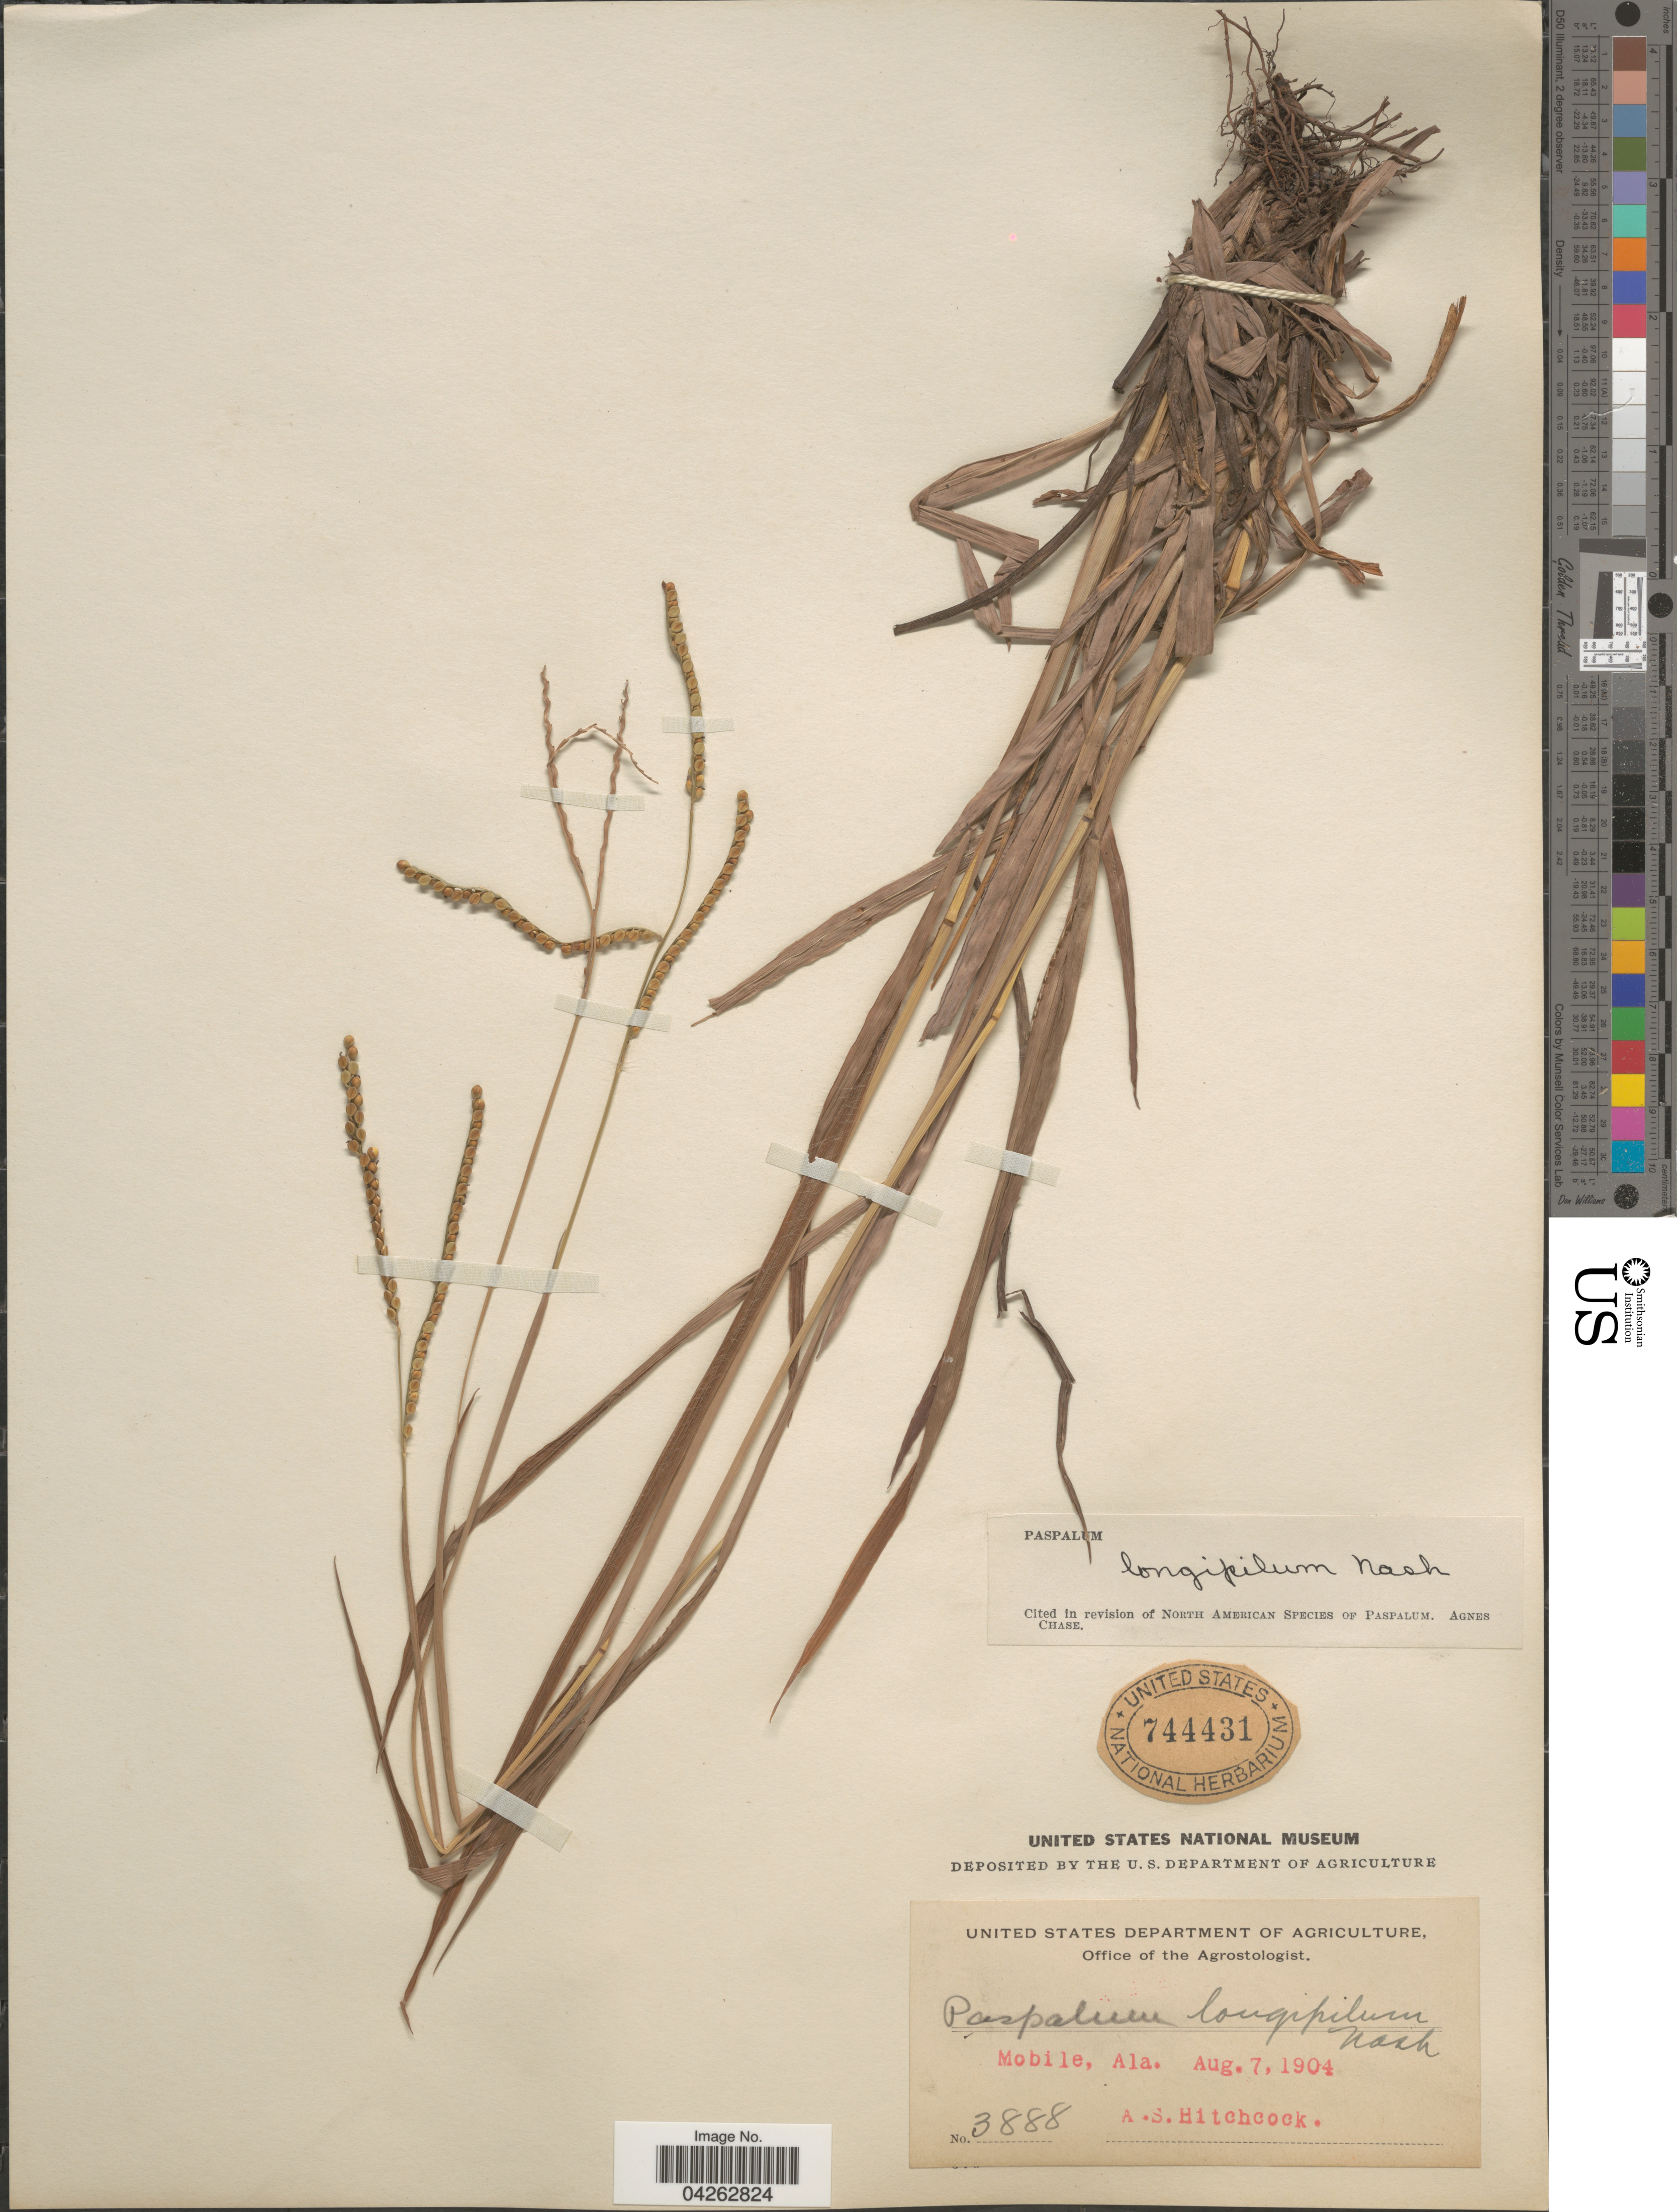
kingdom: Plantae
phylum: Tracheophyta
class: Liliopsida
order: Poales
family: Poaceae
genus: Paspalum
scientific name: Paspalum longipilum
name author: Nash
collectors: A. S. Hitchcock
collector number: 3888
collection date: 1904-08-07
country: United States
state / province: Alabama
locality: Mobile.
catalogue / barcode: US 744431